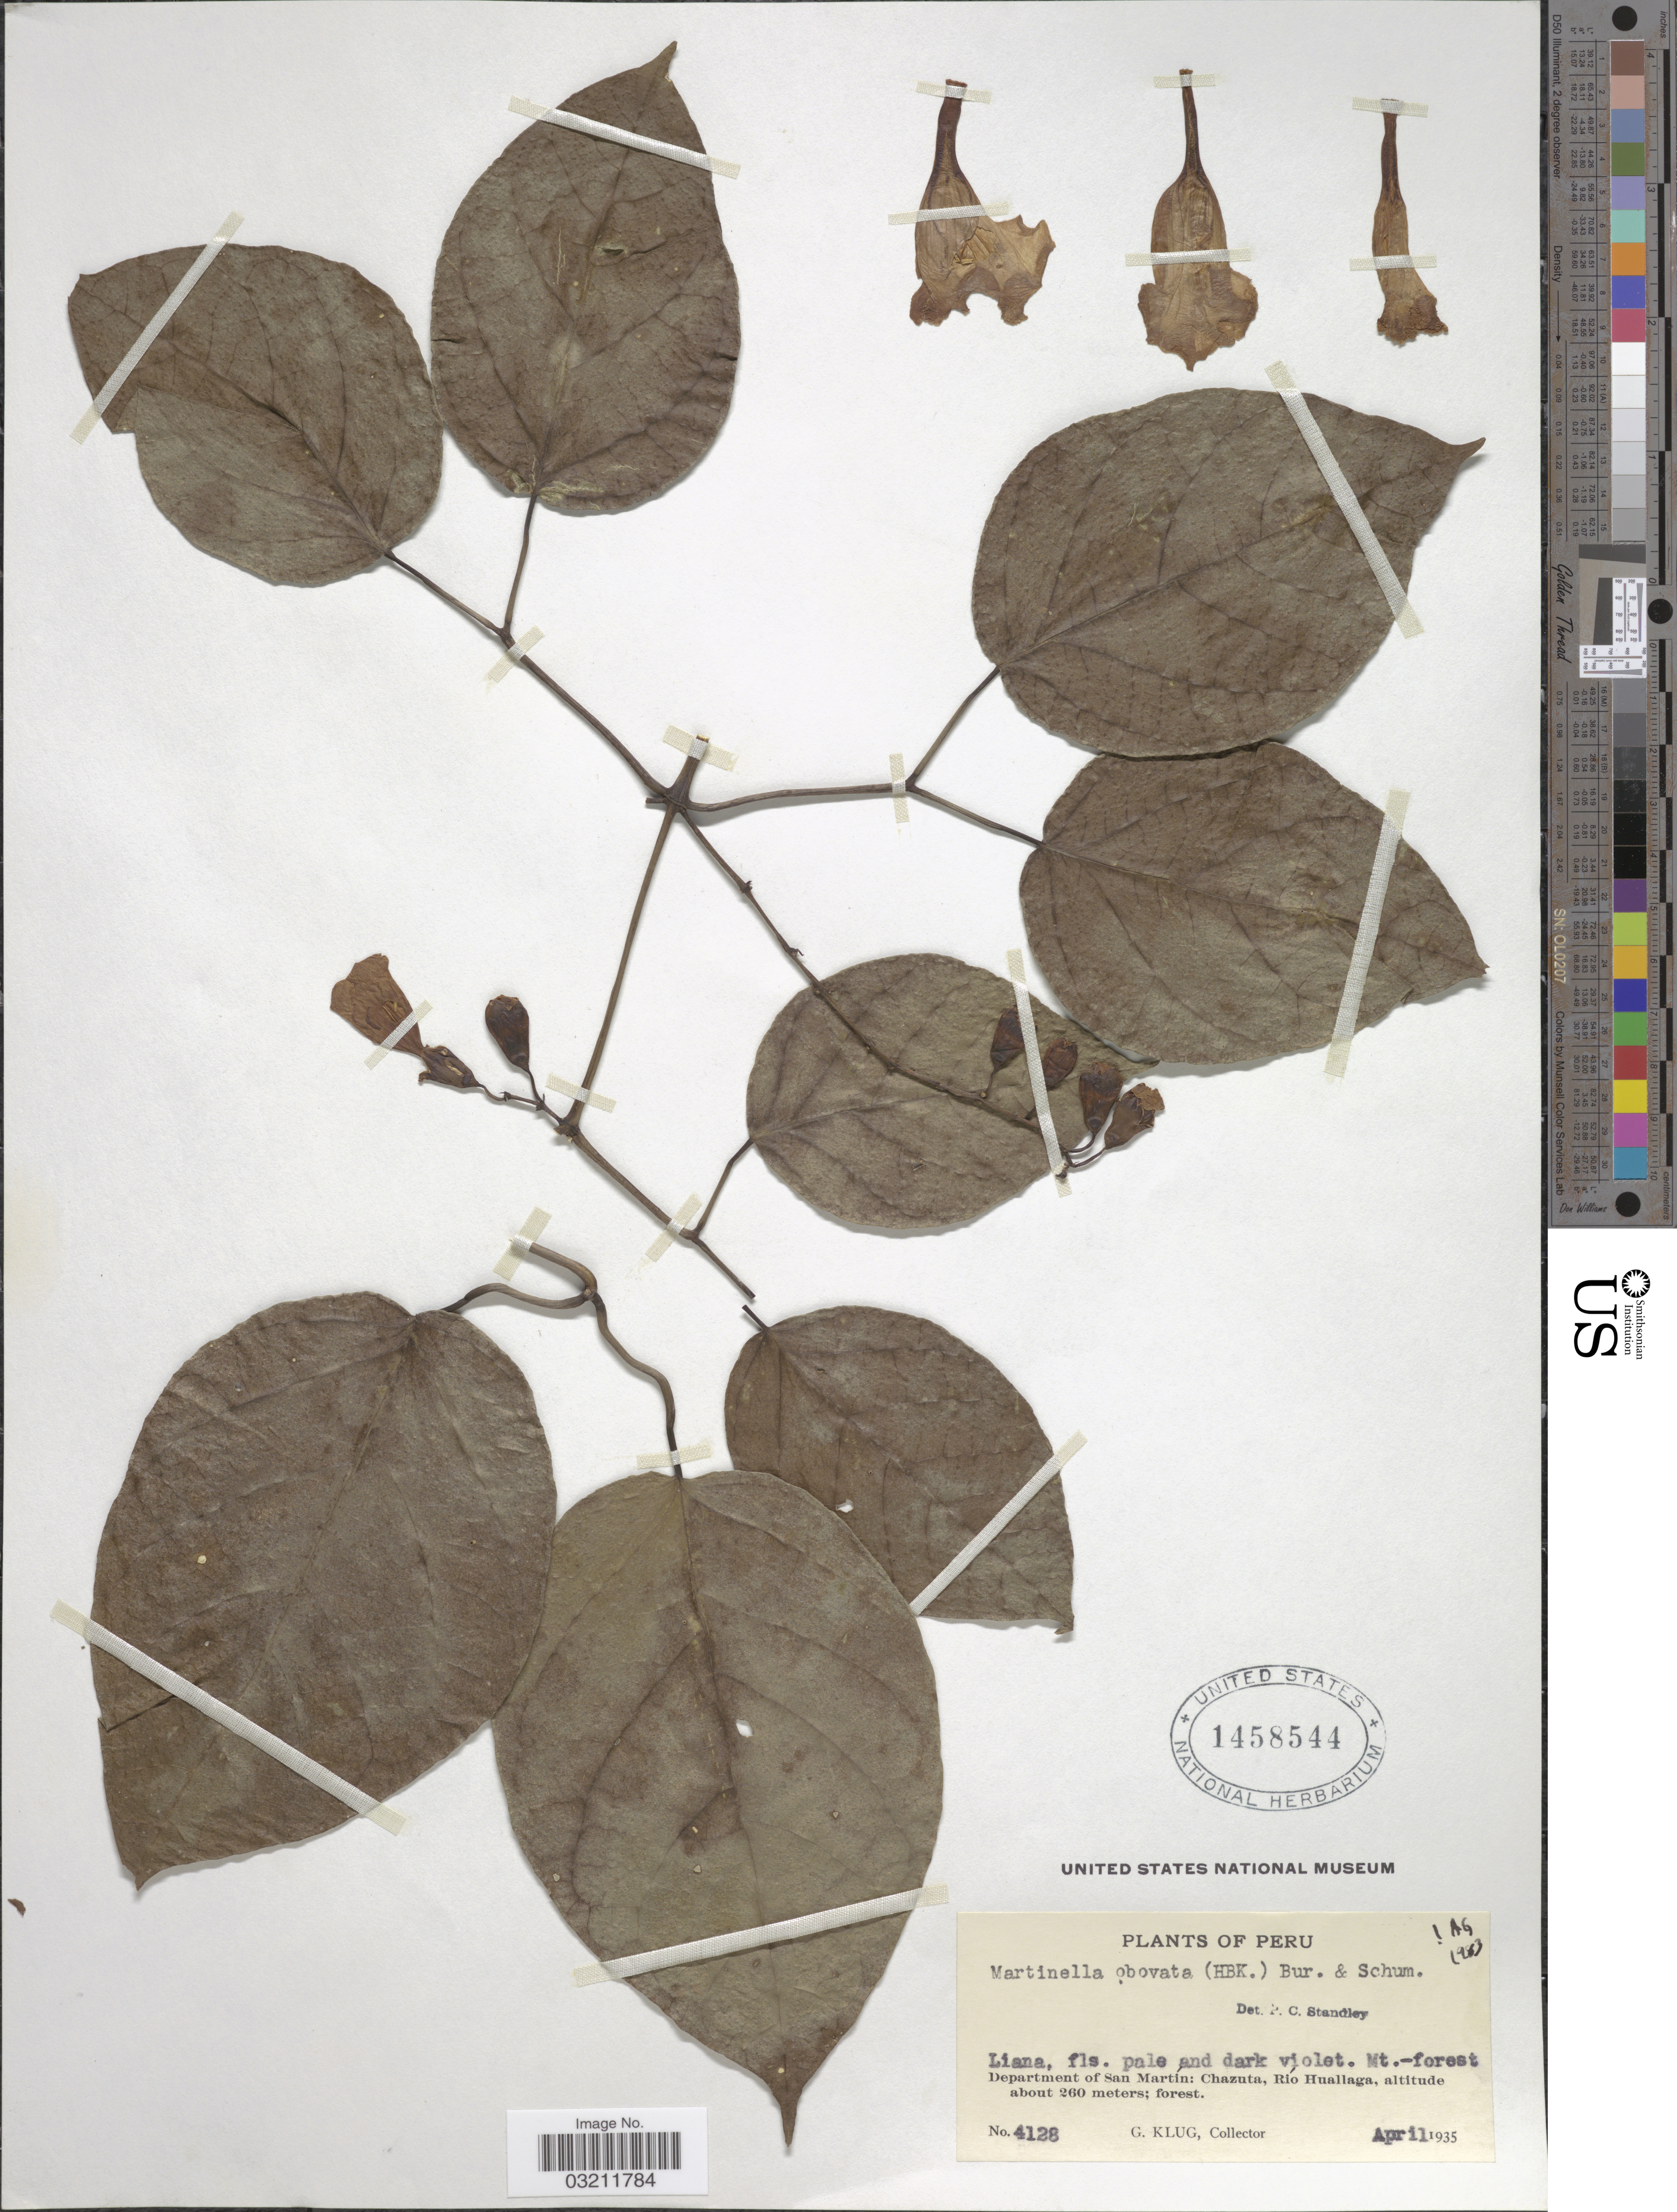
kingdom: Plantae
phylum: Tracheophyta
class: Magnoliopsida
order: Lamiales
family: Bignoniaceae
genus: Martinella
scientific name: Martinella obovata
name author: (Kunth) Bureau & K. Schum.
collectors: G. Klug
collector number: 4128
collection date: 1935-04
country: Peru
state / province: San Martín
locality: Department of San Martín: Chazuta, Río Huallaga.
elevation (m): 260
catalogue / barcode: US 1458544